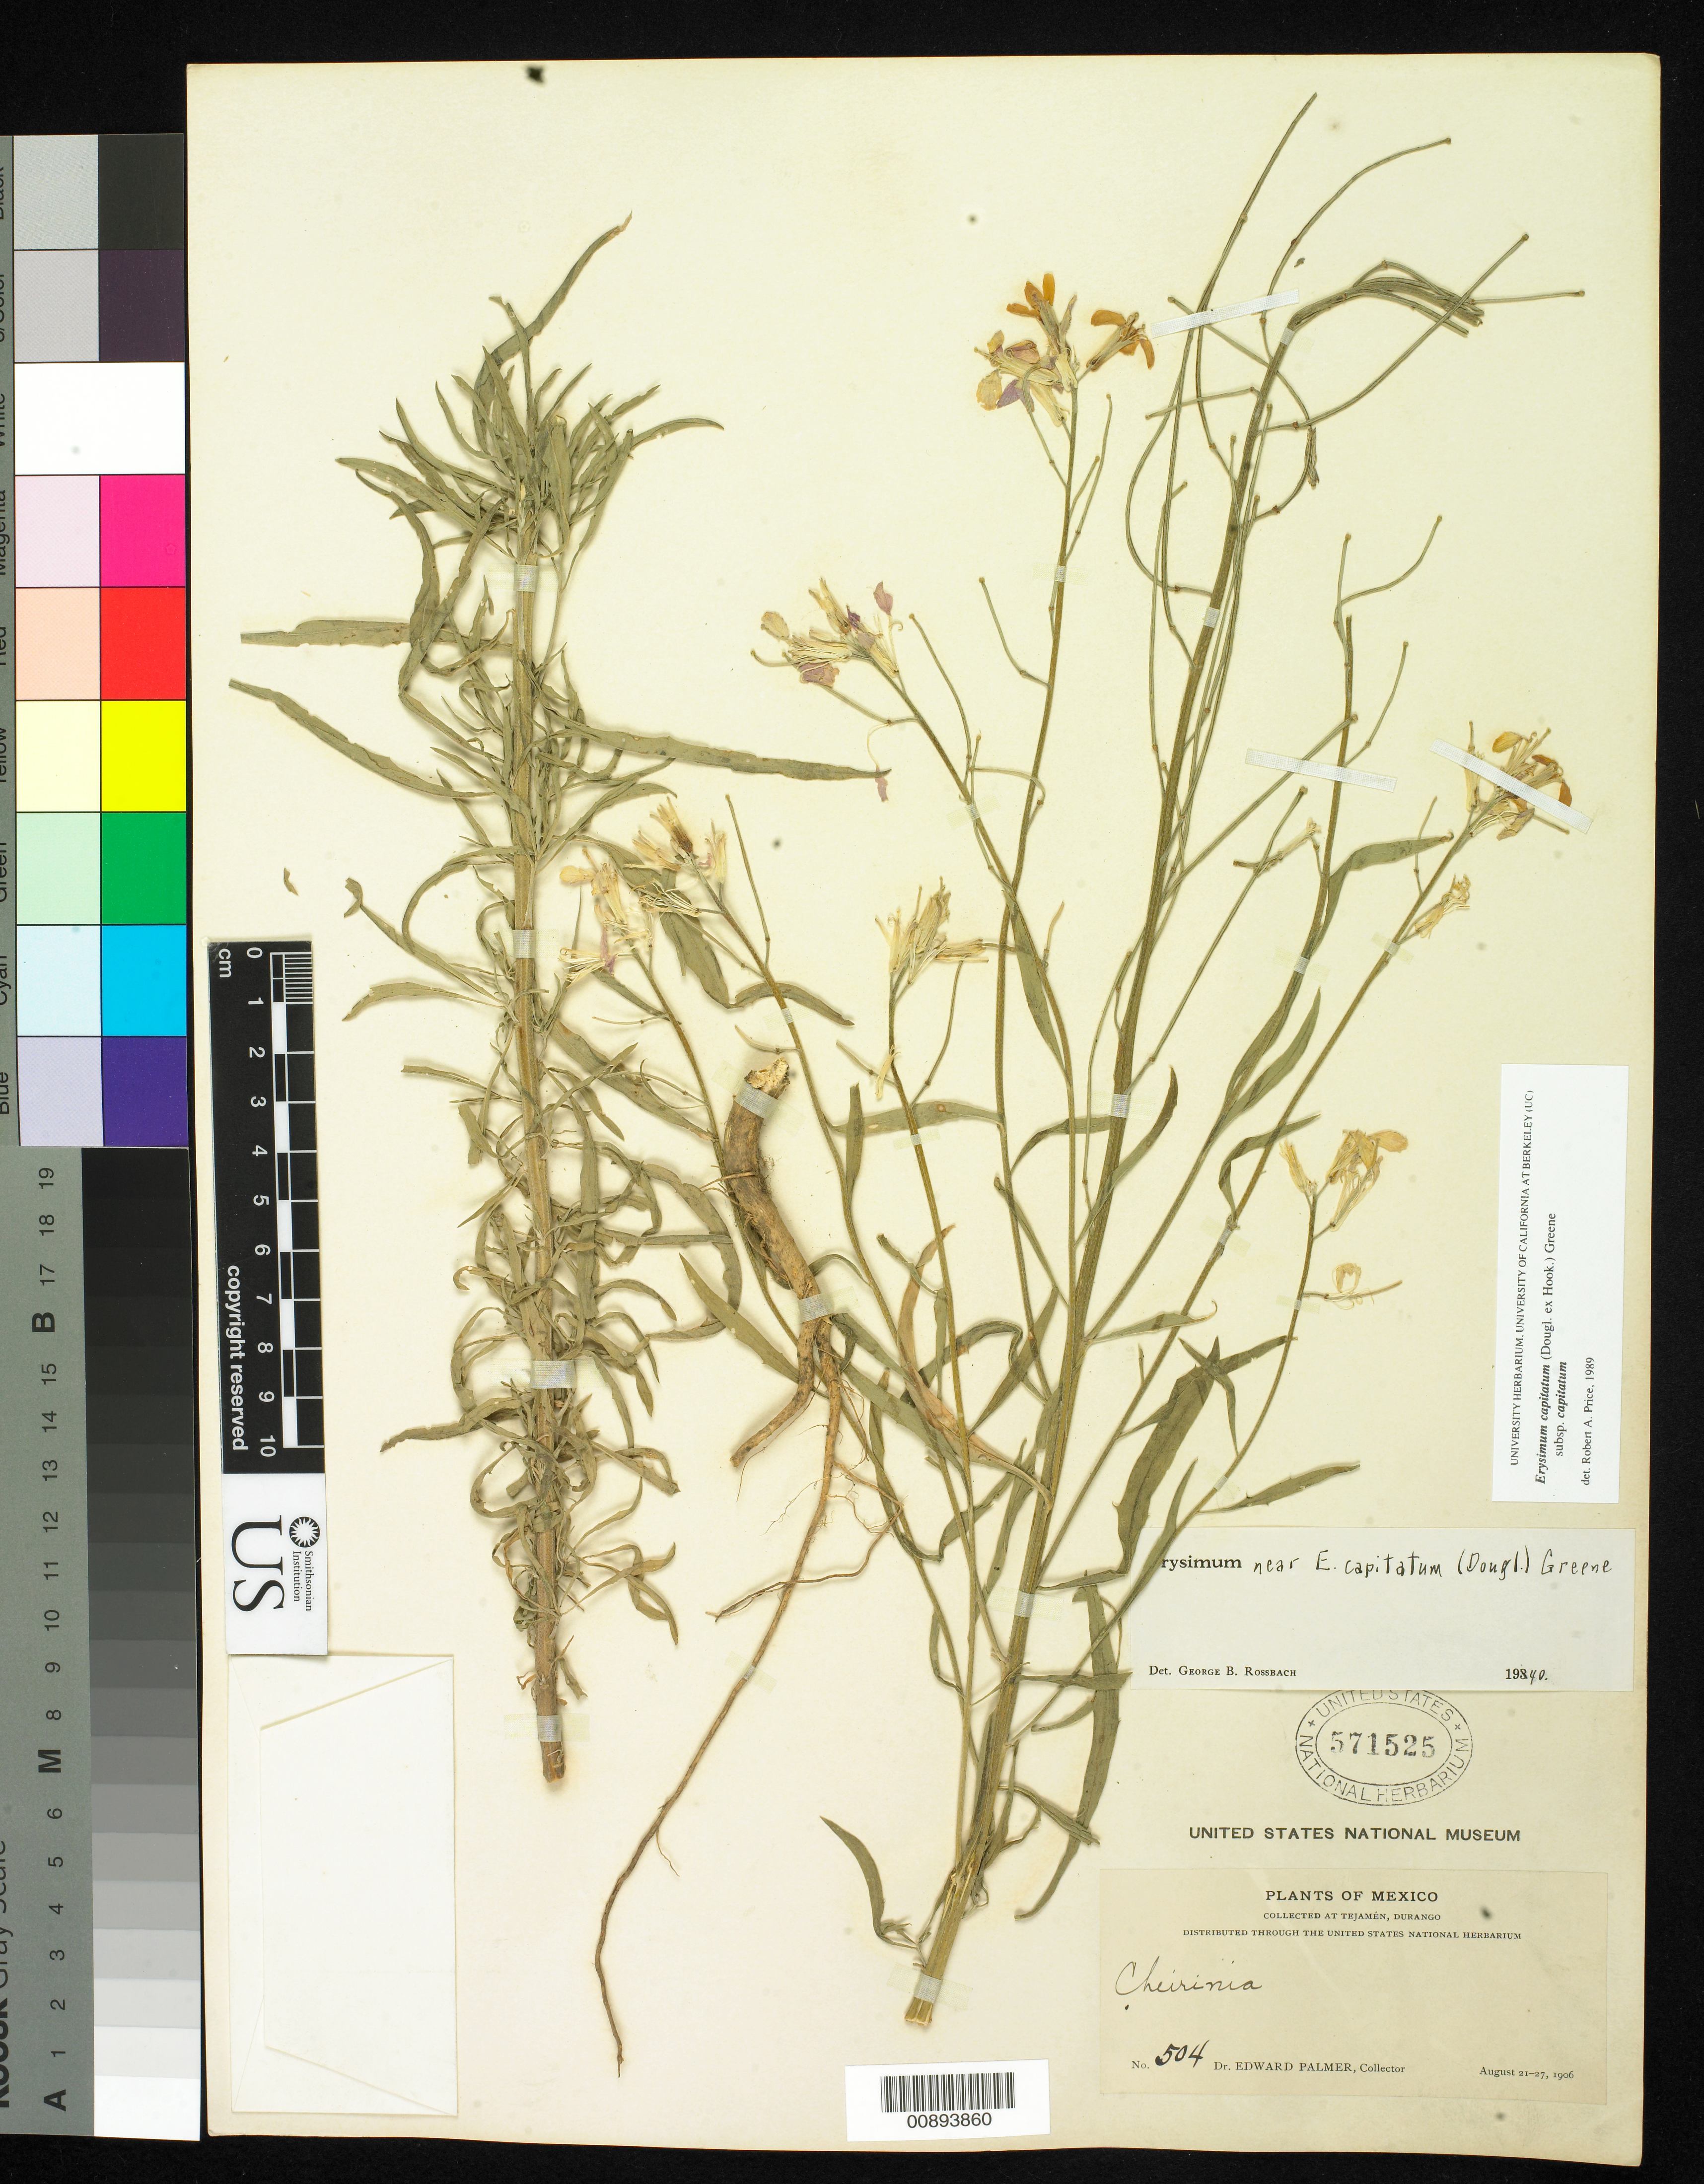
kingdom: Plantae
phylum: Tracheophyta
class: Magnoliopsida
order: Brassicales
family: Brassicaceae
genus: Erysimum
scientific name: Erysimum capitatum subsp. capitatum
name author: (Douglas ex Hook.) Greene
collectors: E. Palmer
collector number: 504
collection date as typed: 21 Aug 1906 to 27 Aug 1906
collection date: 1906-08-21/1906-08-27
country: Mexico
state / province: Durango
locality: Tejamén, Durango.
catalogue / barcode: US 571525